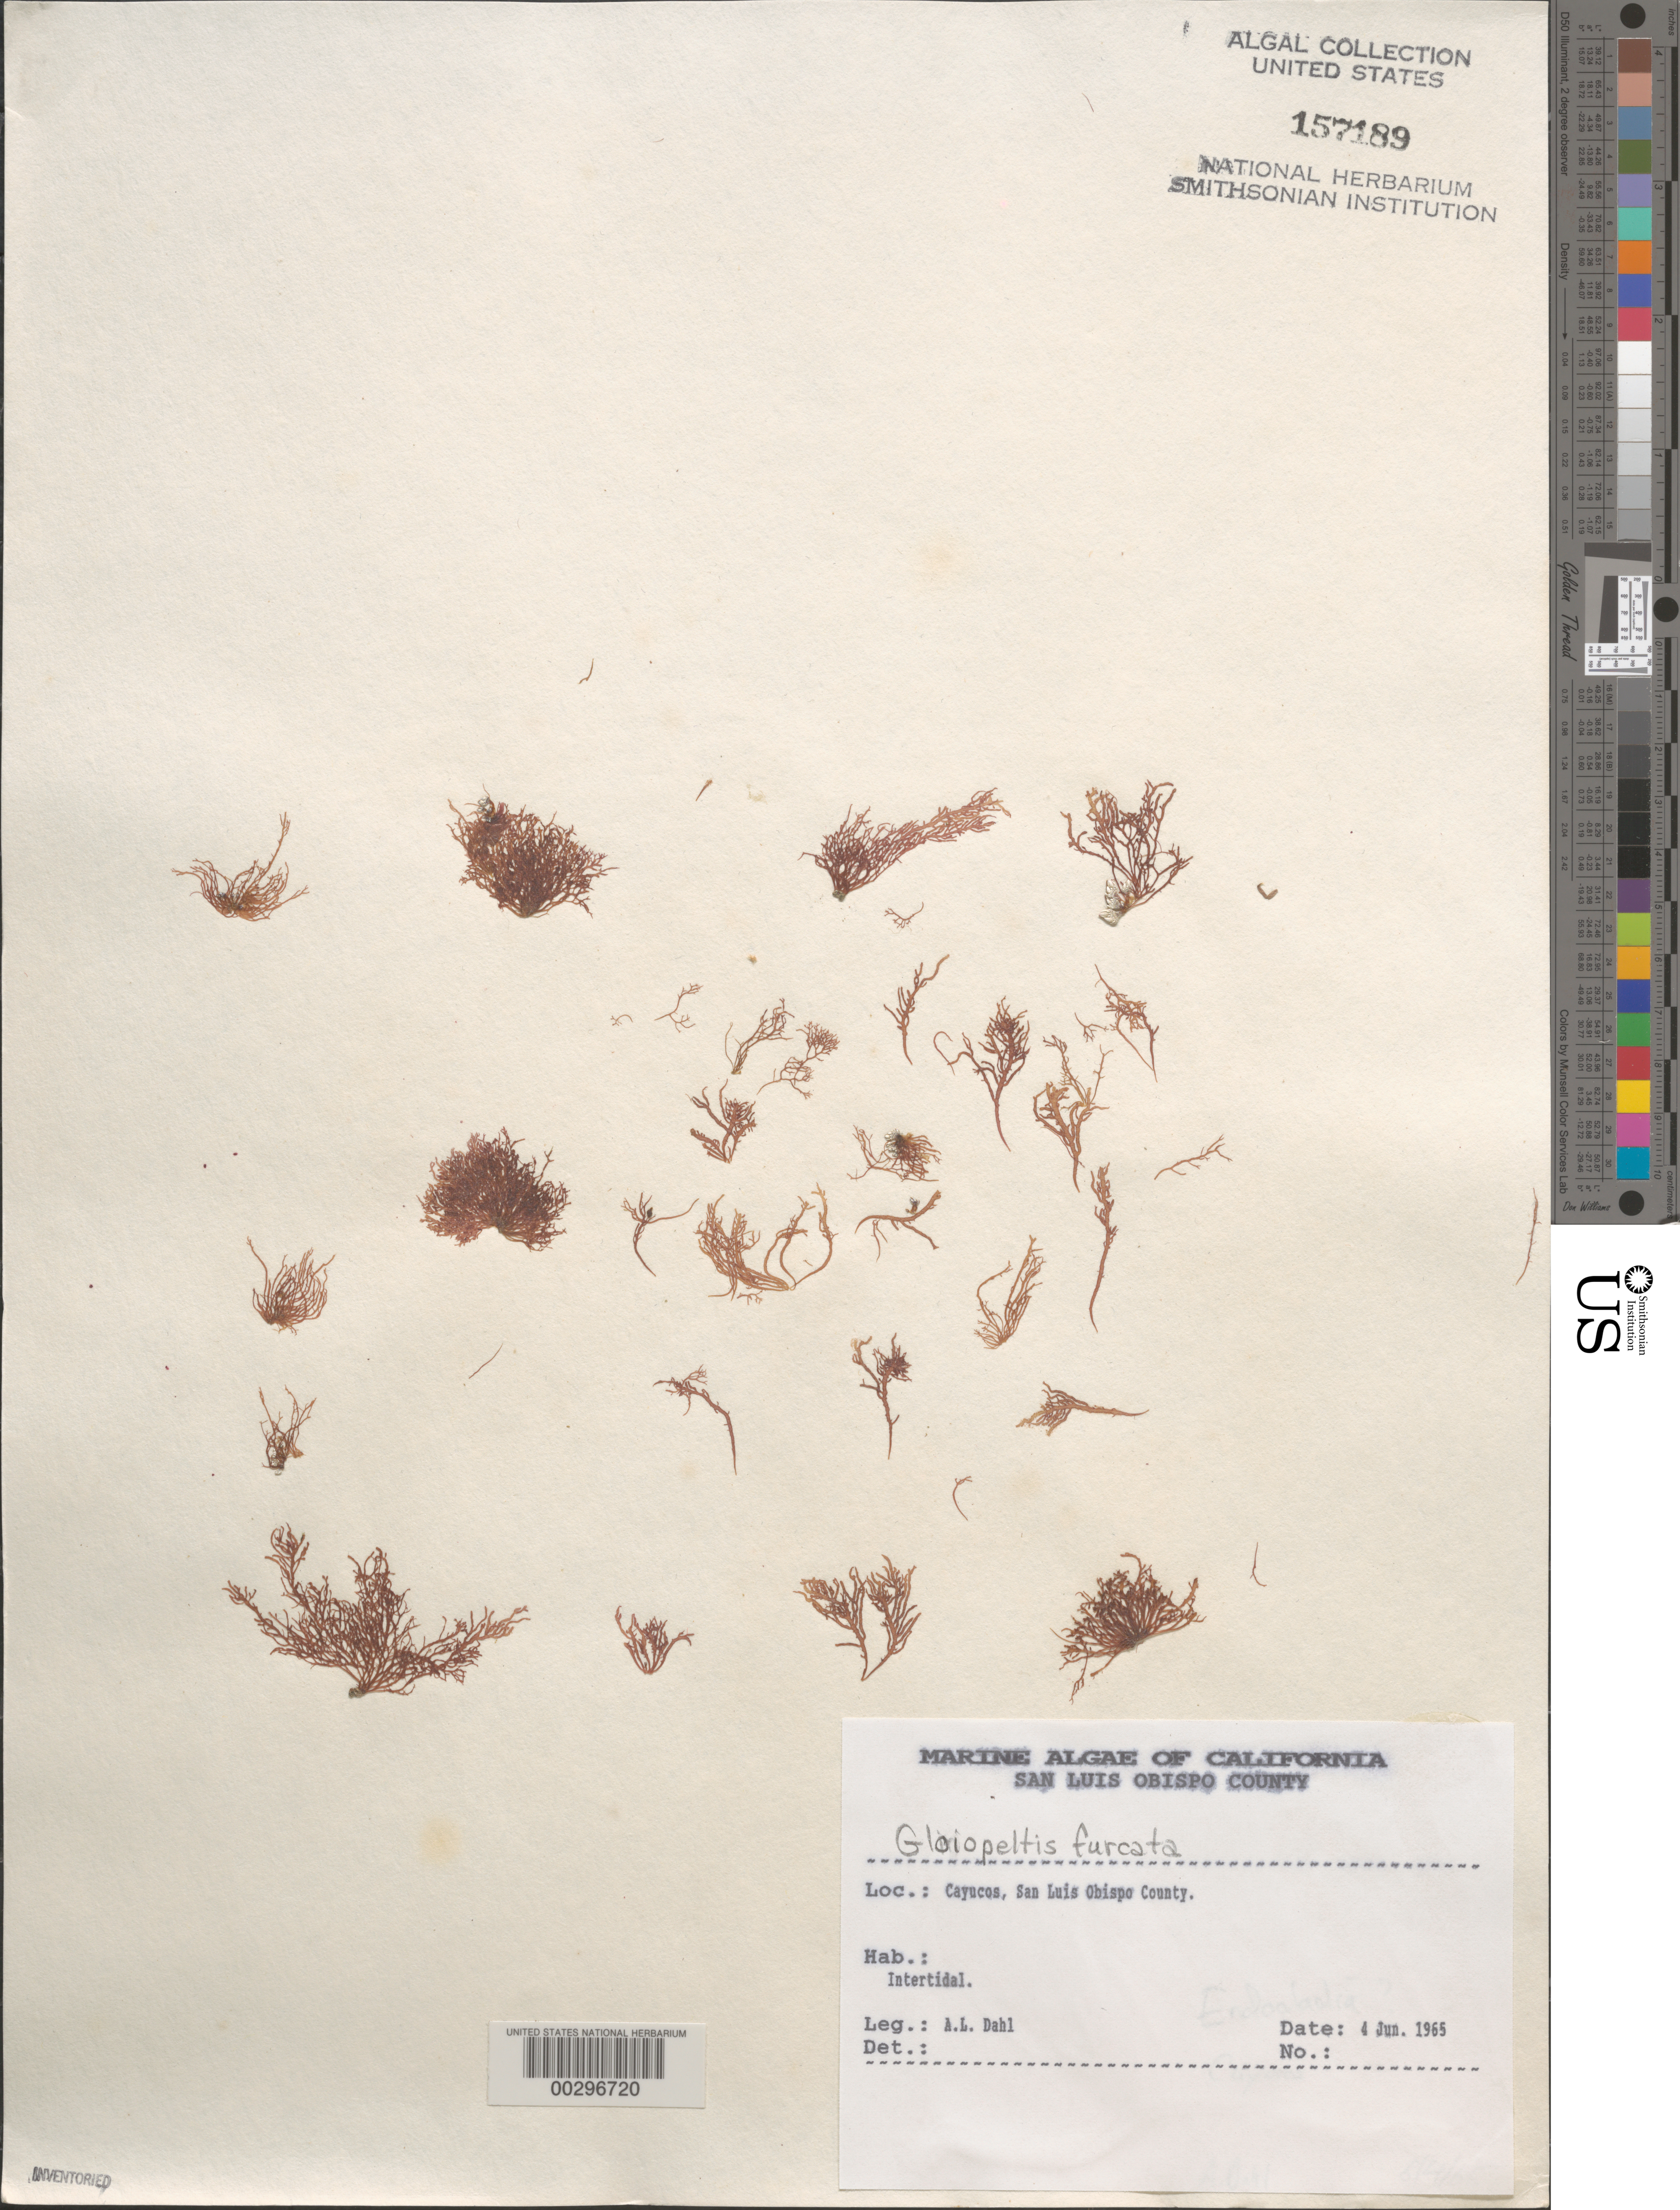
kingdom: Plantae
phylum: Rhodophyta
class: Florideophyceae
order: Gigartinales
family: Endocladiaceae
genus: Gloiopeltis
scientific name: Gloiopeltis furcata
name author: (Postels & Rupr.) J. Agardh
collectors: A. Dahl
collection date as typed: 04 Jun 1965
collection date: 1965-06-04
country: United States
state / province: California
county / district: San Luis Obispo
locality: Cayucos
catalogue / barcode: US 157189